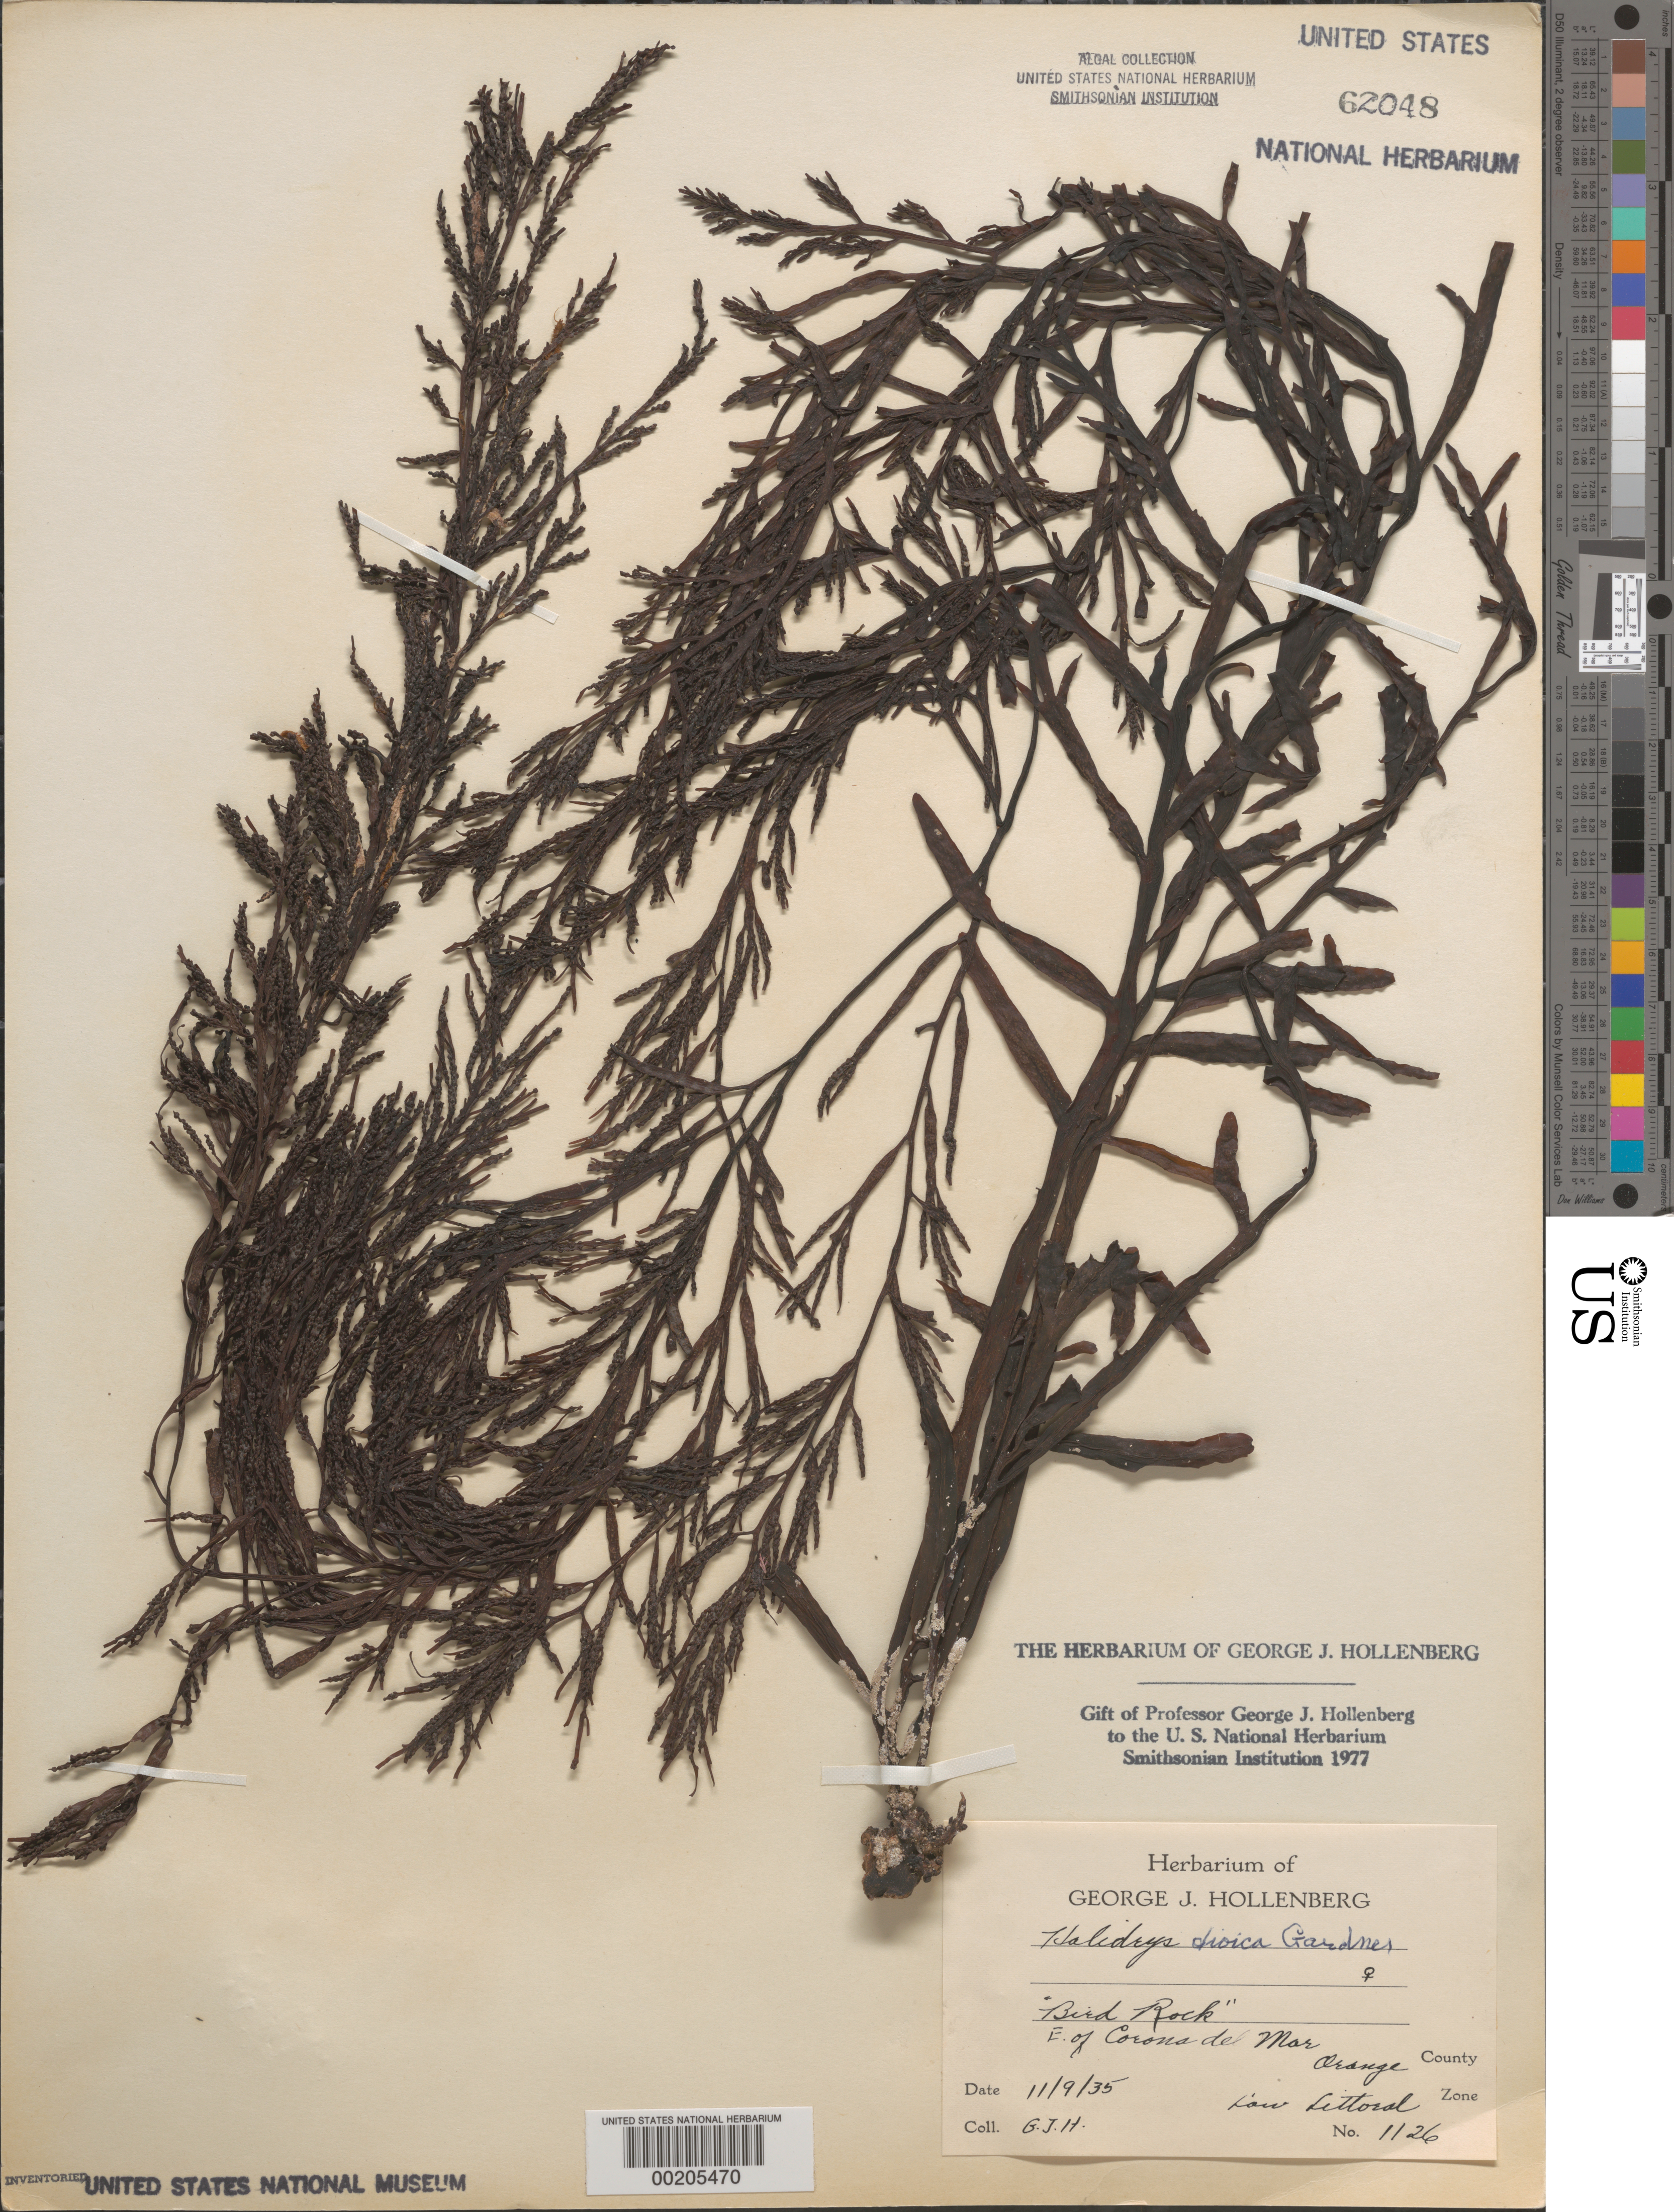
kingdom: Chromista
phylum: Ochrophyta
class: Phaeophyceae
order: Fucales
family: Sargassaceae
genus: Halidrys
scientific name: Halidrys dioica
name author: N.L. Gardner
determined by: Hollenberg, George J.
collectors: G. Hollenberg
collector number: GJH 1126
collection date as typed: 09 Nov 1935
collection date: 1935-11-09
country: United States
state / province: California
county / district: Orange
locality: Bird Rock, east of Corona del Mar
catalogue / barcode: US 62048